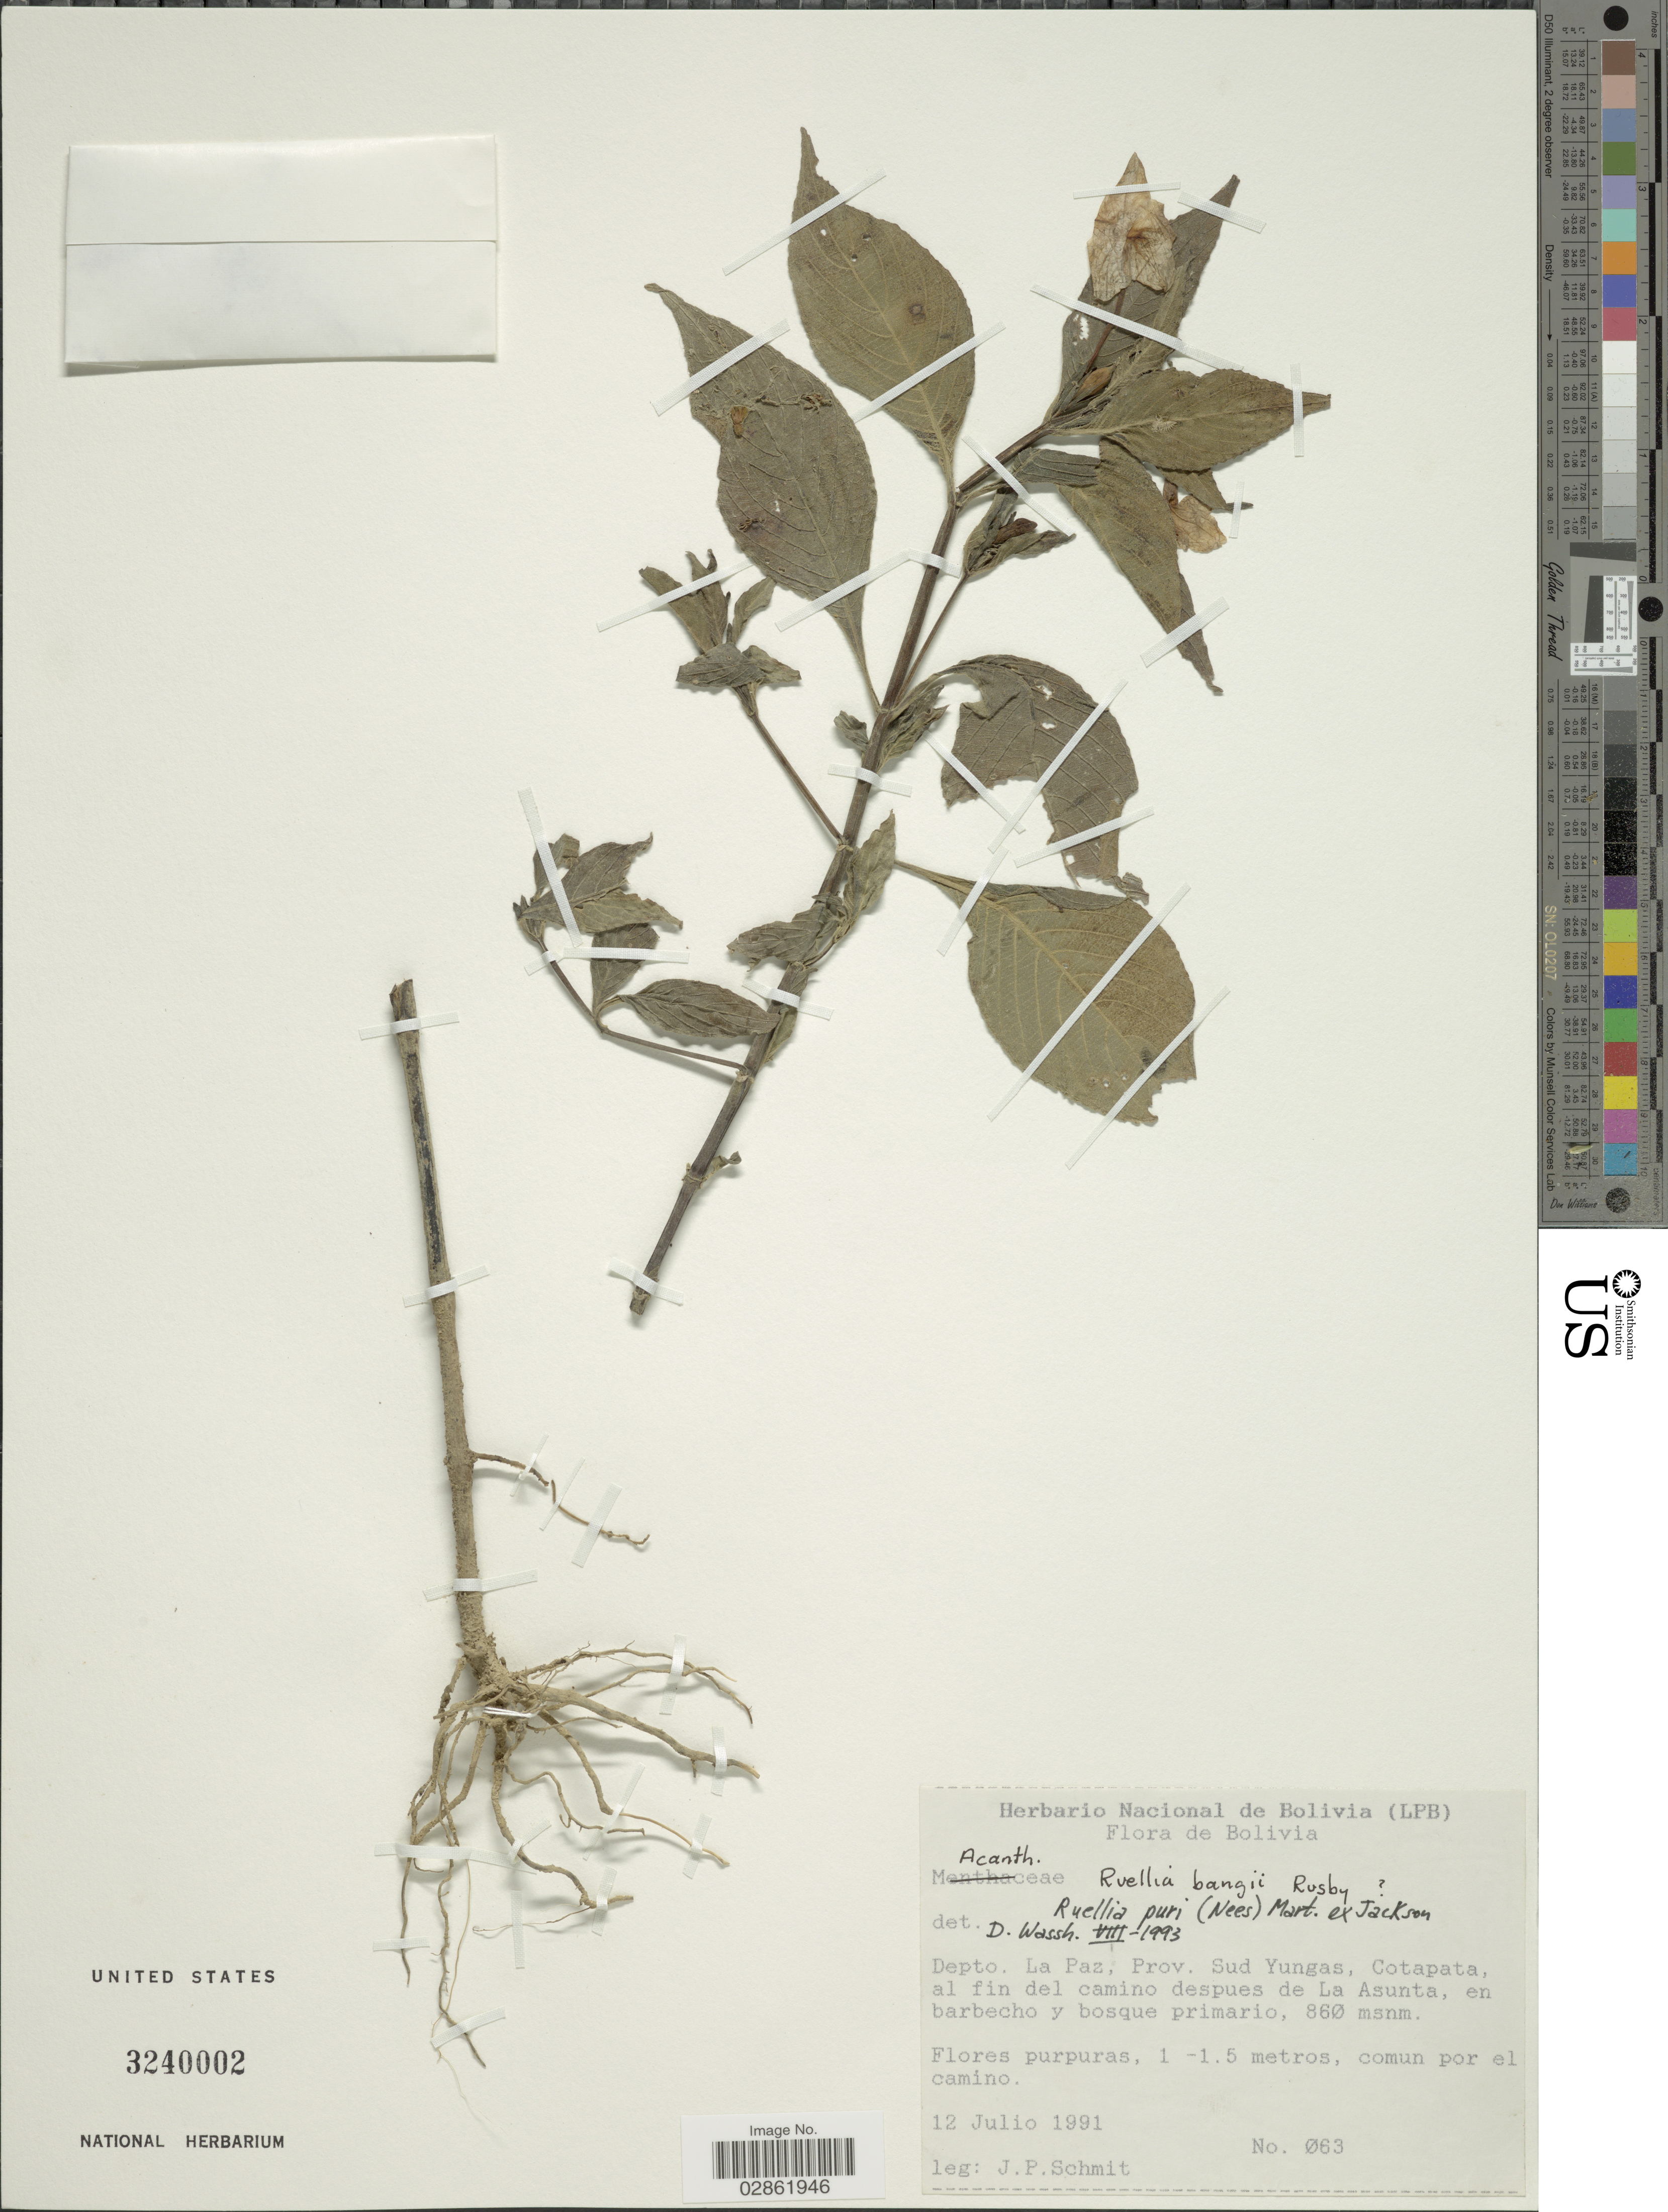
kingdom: Plantae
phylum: Tracheophyta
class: Magnoliopsida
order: Lamiales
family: Acanthaceae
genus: Ruellia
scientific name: Ruellia puri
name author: Mart. ex Nees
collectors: J. Schmit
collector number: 063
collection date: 1991-07-12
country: Bolivia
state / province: La Paz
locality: Depto. La Paz, Prov. Sud Yungas, Cotapata, al fin del camino despues de La Asunta.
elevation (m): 860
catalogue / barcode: US 3240002